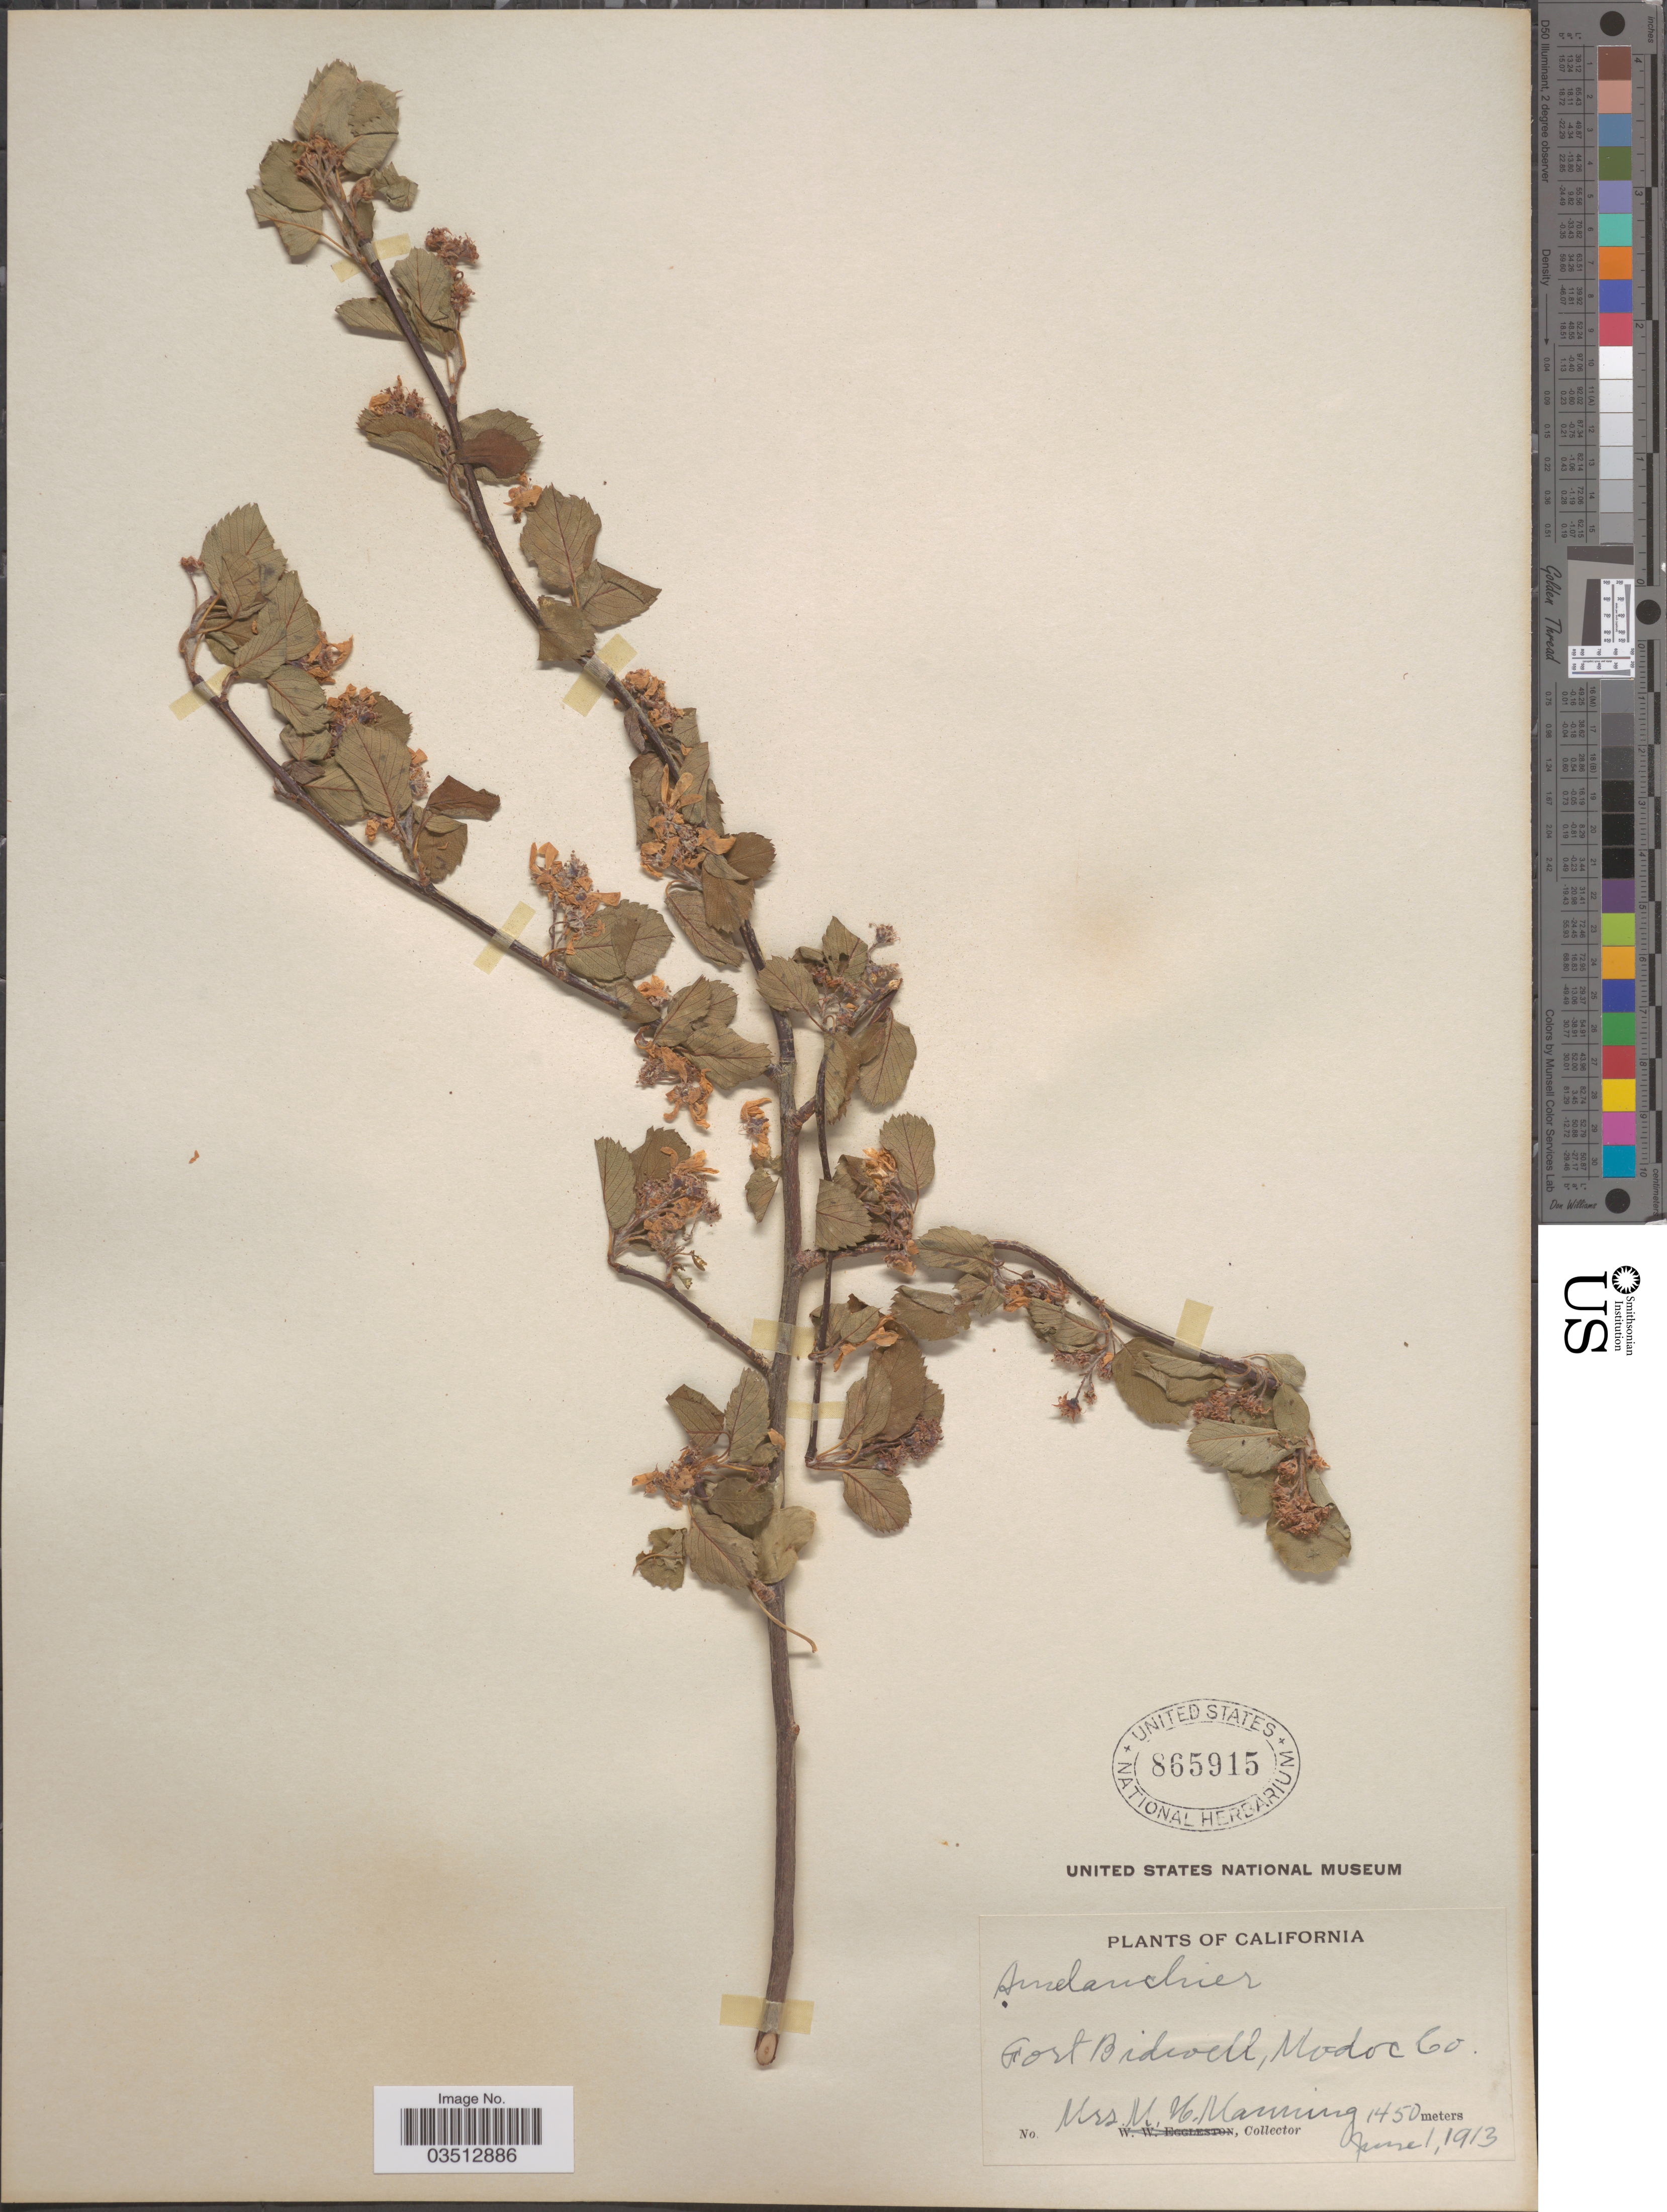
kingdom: Plantae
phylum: Tracheophyta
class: Magnoliopsida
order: Rosales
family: Rosaceae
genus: Amelanchier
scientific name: Amelanchier sp.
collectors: M. Manning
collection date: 1913-06-01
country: United States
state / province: California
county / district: Modoc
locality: Fort Bidwell, Modoc Co.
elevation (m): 1450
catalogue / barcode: US 865915